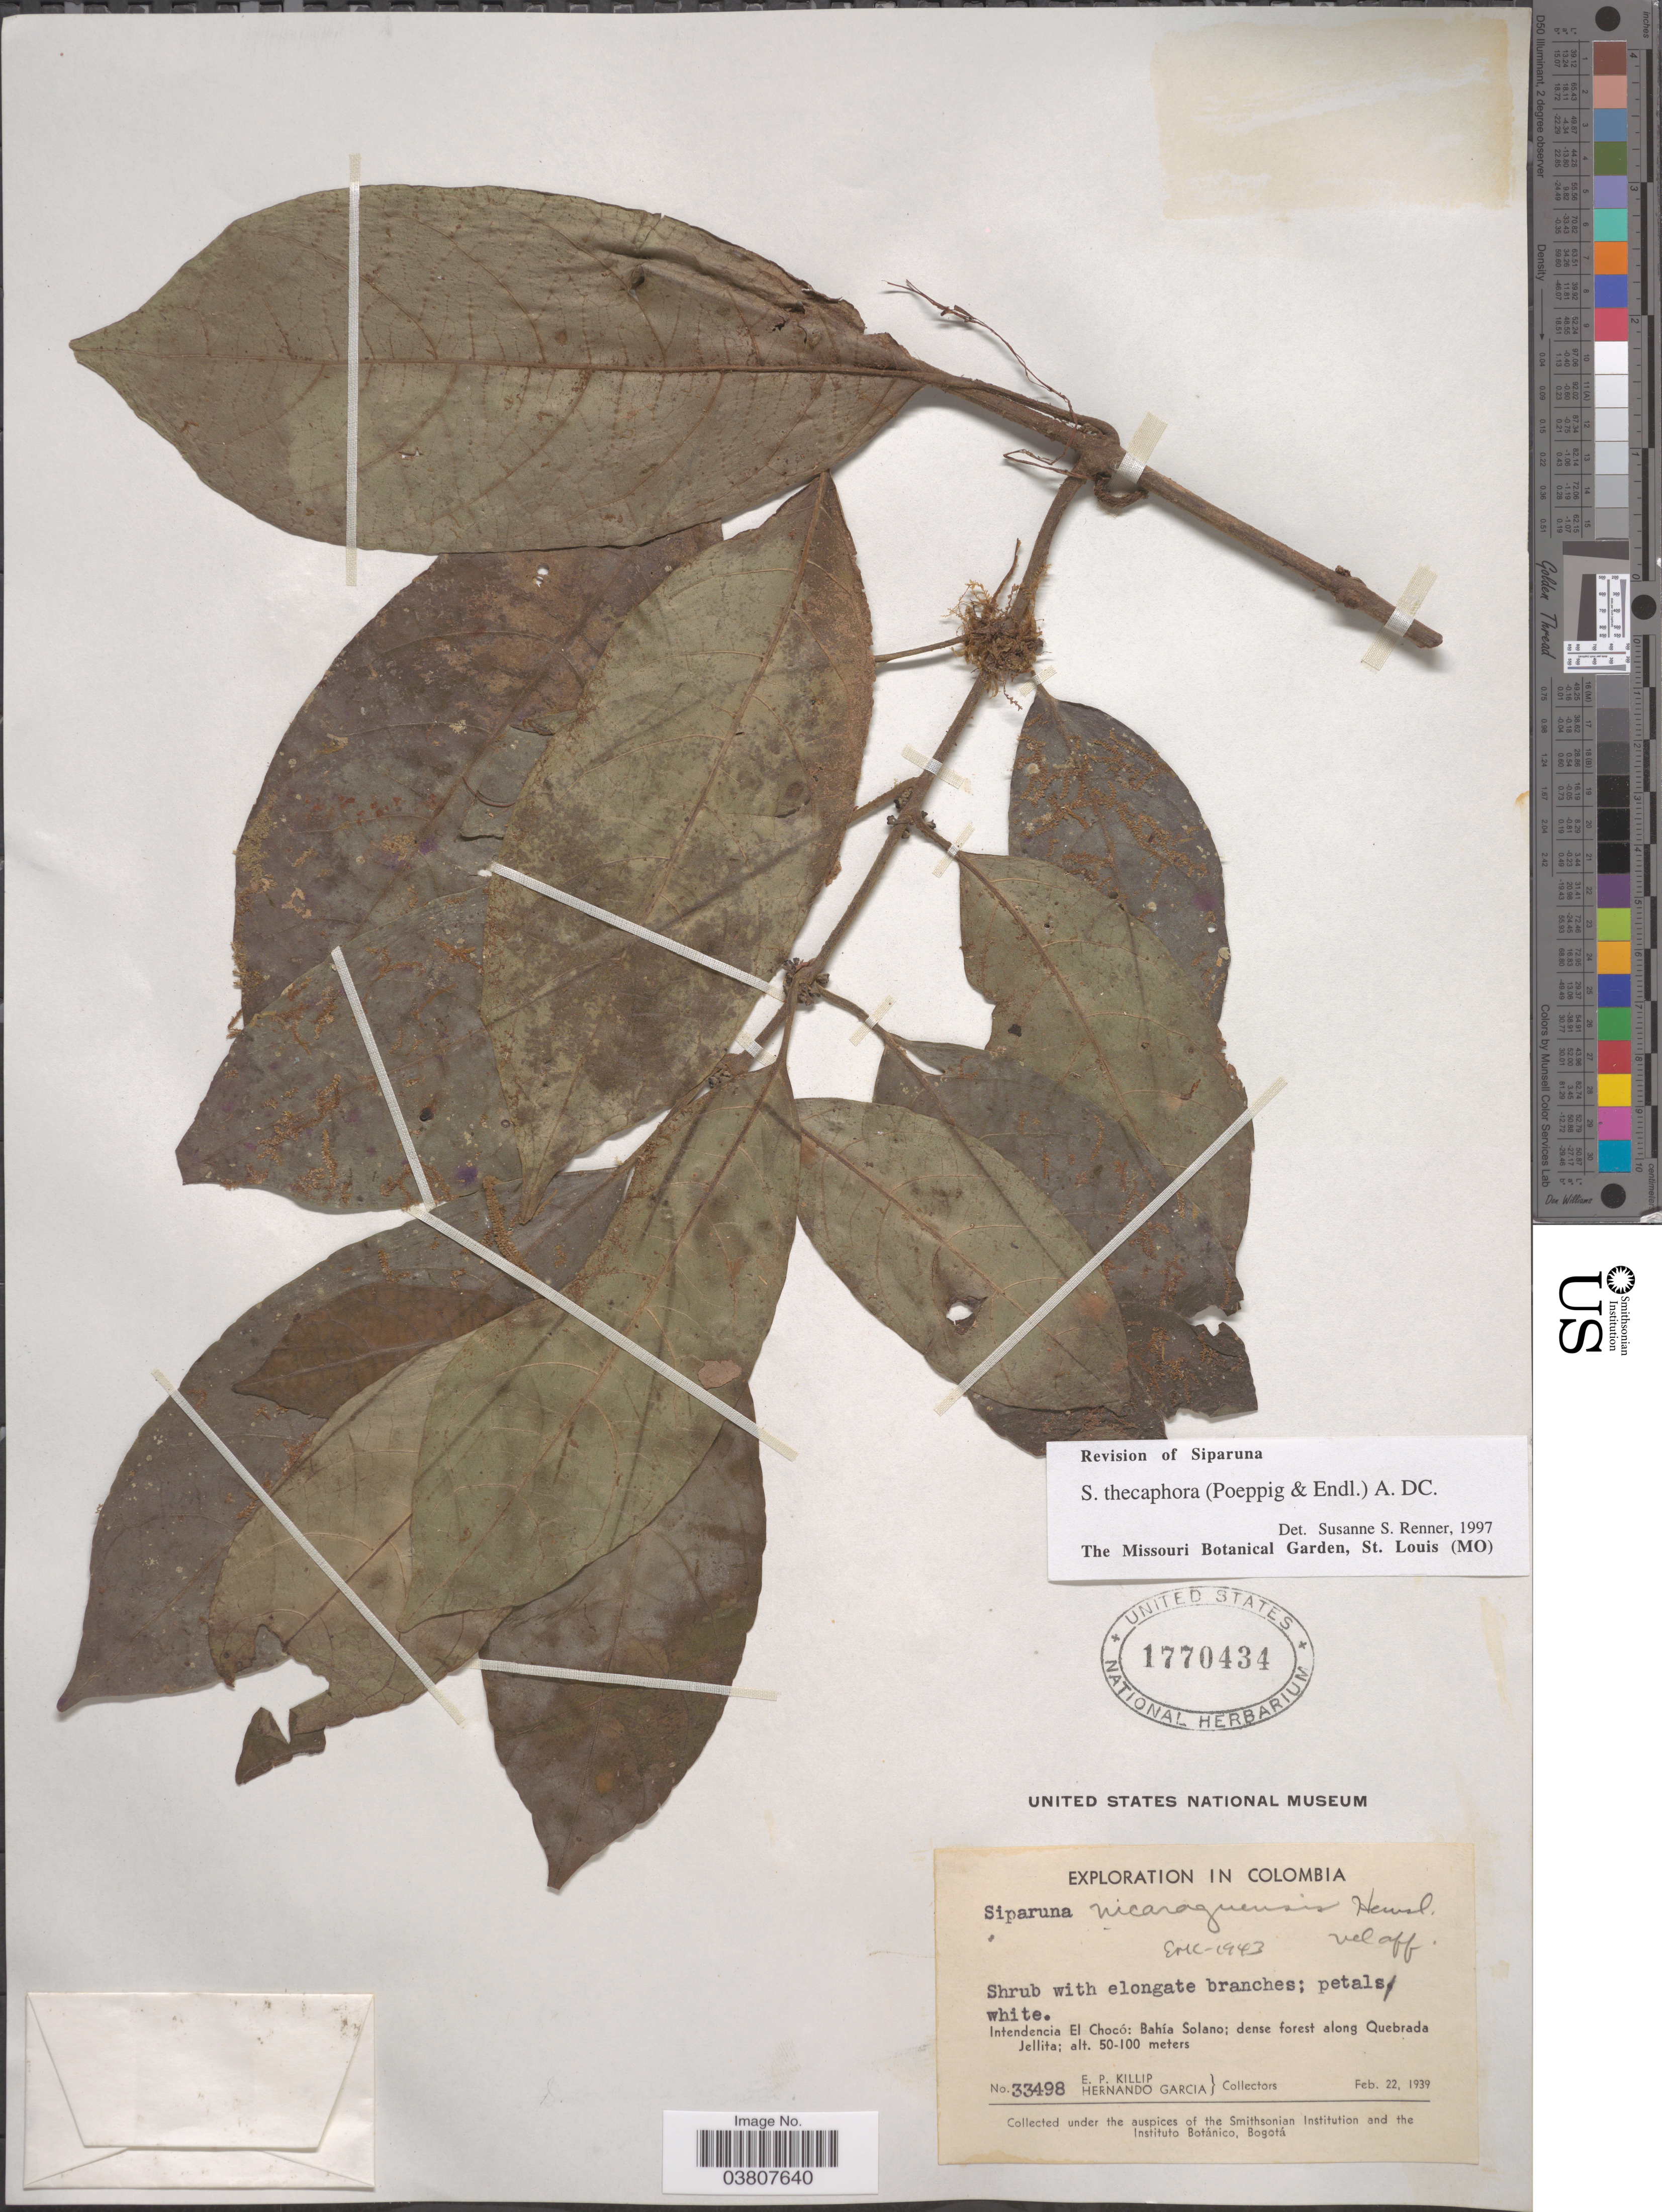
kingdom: Plantae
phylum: Tracheophyta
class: Magnoliopsida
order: Laurales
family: Siparunaceae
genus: Siparuna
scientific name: Siparuna thecaphora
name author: (Poepp. & Endl.) A. DC.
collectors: E. P. Killip & H. Garcia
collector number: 33498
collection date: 1939-02-22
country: Colombia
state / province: Chocó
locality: Intendencia El Chocó: Bahía Solano; along Quebrada Jellita.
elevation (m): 50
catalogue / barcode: US 1770434